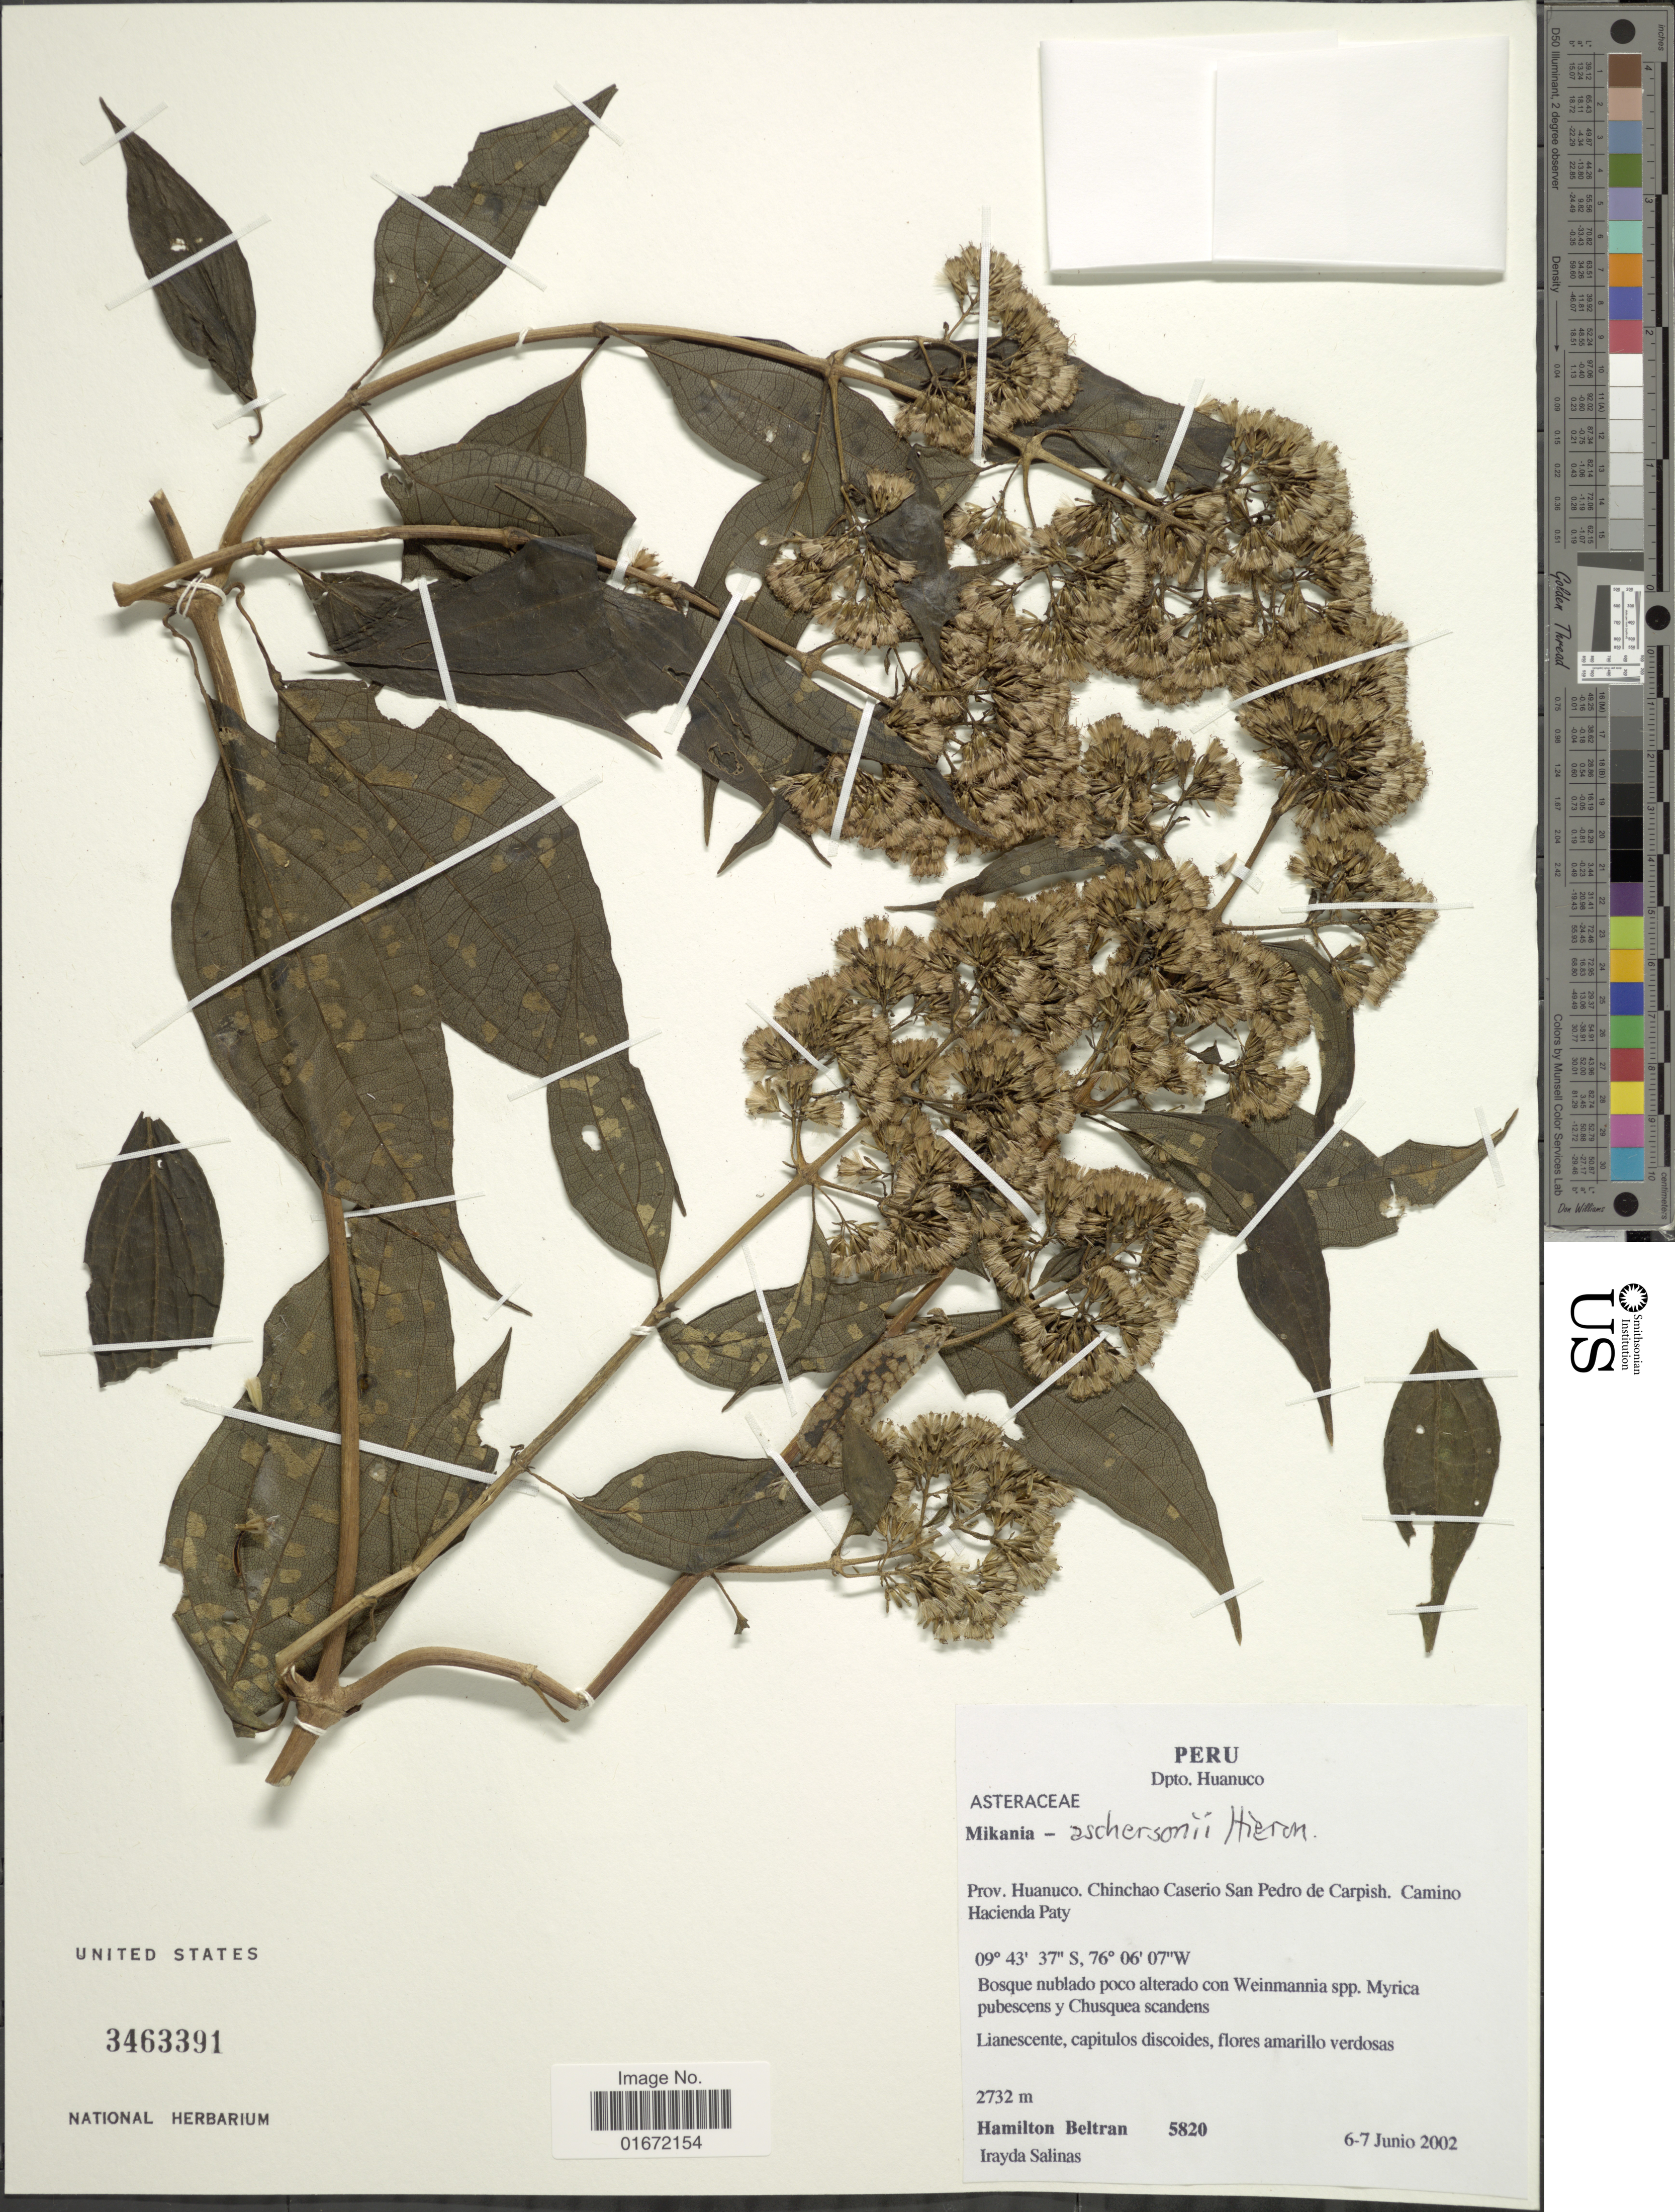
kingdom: Plantae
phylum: Tracheophyta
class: Magnoliopsida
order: Asterales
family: Asteraceae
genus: Mikania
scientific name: Mikania aschersonii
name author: Hieron.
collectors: H. Beltran & I. Salinas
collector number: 5820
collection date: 2002-06-06/2002-06-07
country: Peru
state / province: Huánuco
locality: Dpto. Huanuco. Prov. Huanuco. Chinchao Caserio San Pedro de Carpish. Camino Hacienda Paty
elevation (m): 2732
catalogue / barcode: US 3463391